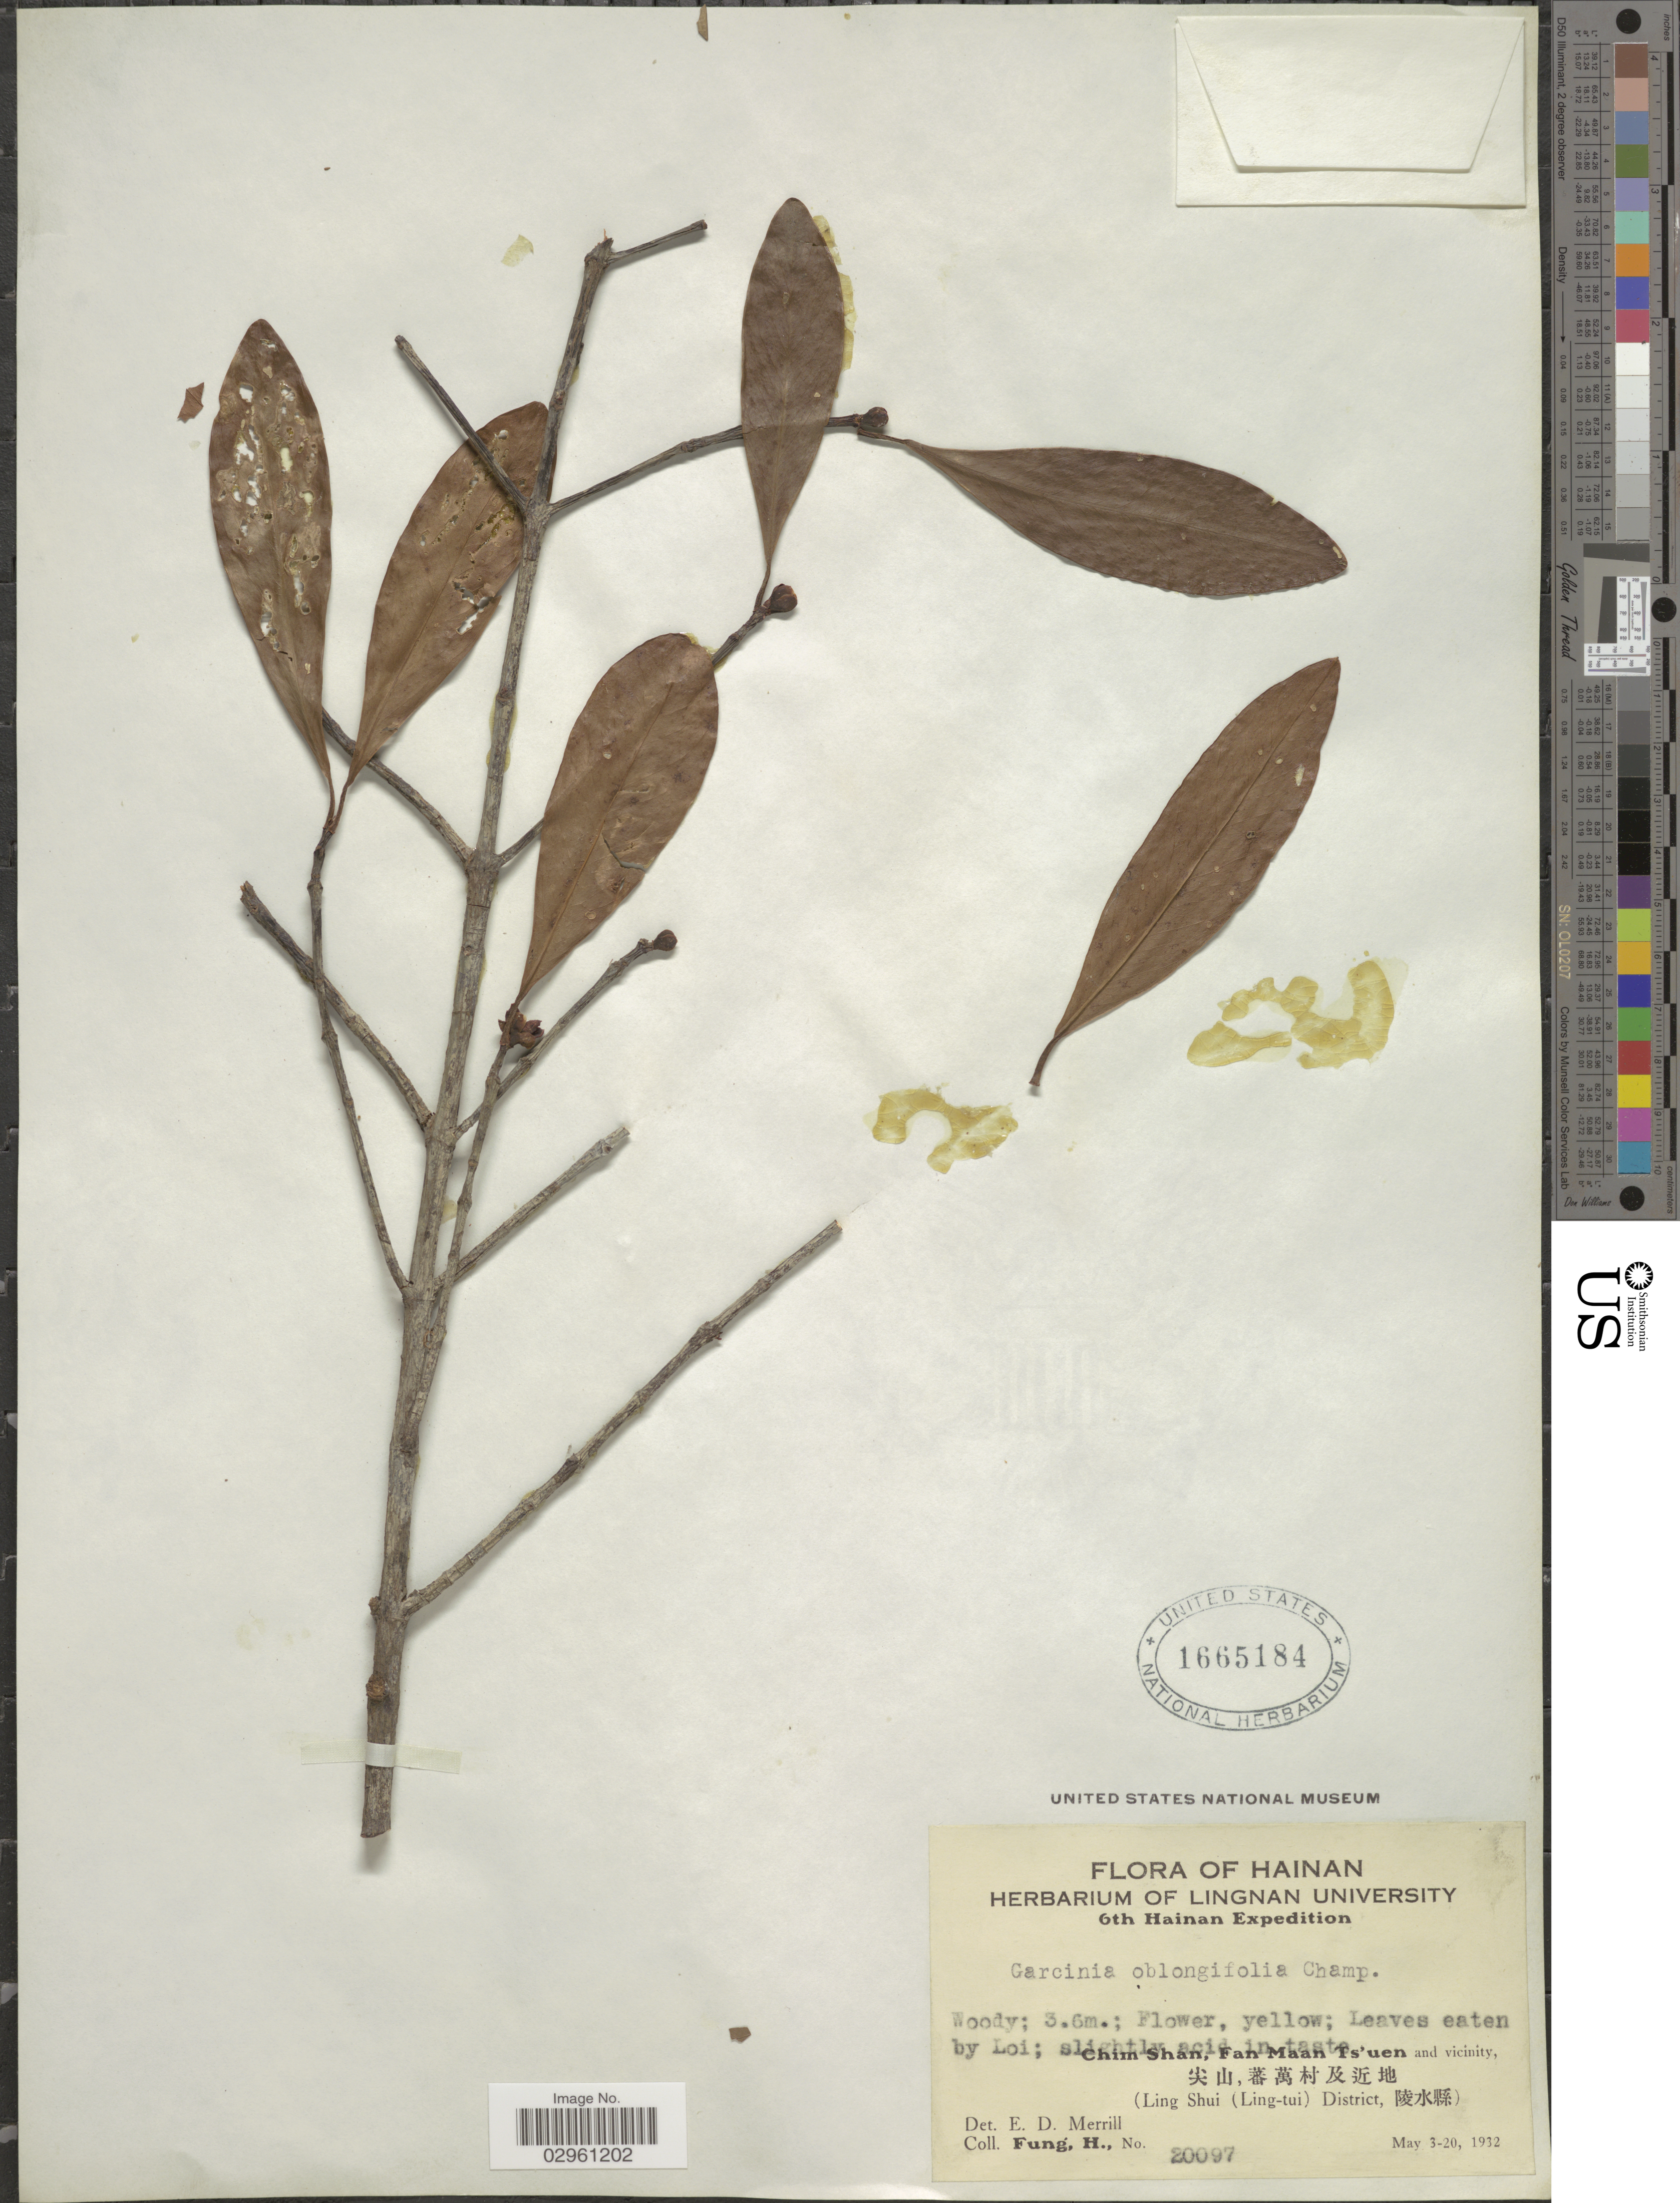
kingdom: Plantae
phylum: Tracheophyta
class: Magnoliopsida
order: Malpighiales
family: Clusiaceae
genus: Garcinia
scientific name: Garcinia oblongifolia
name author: Champ. ex Benth.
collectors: H. Fung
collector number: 20097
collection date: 1932-05-03/1932-05-20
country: China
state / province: Hainan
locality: Chim Shan, Fan Maan Ts'uen and vicinity, (Ling Shui (Ling-tui) District.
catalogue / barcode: US 1665184